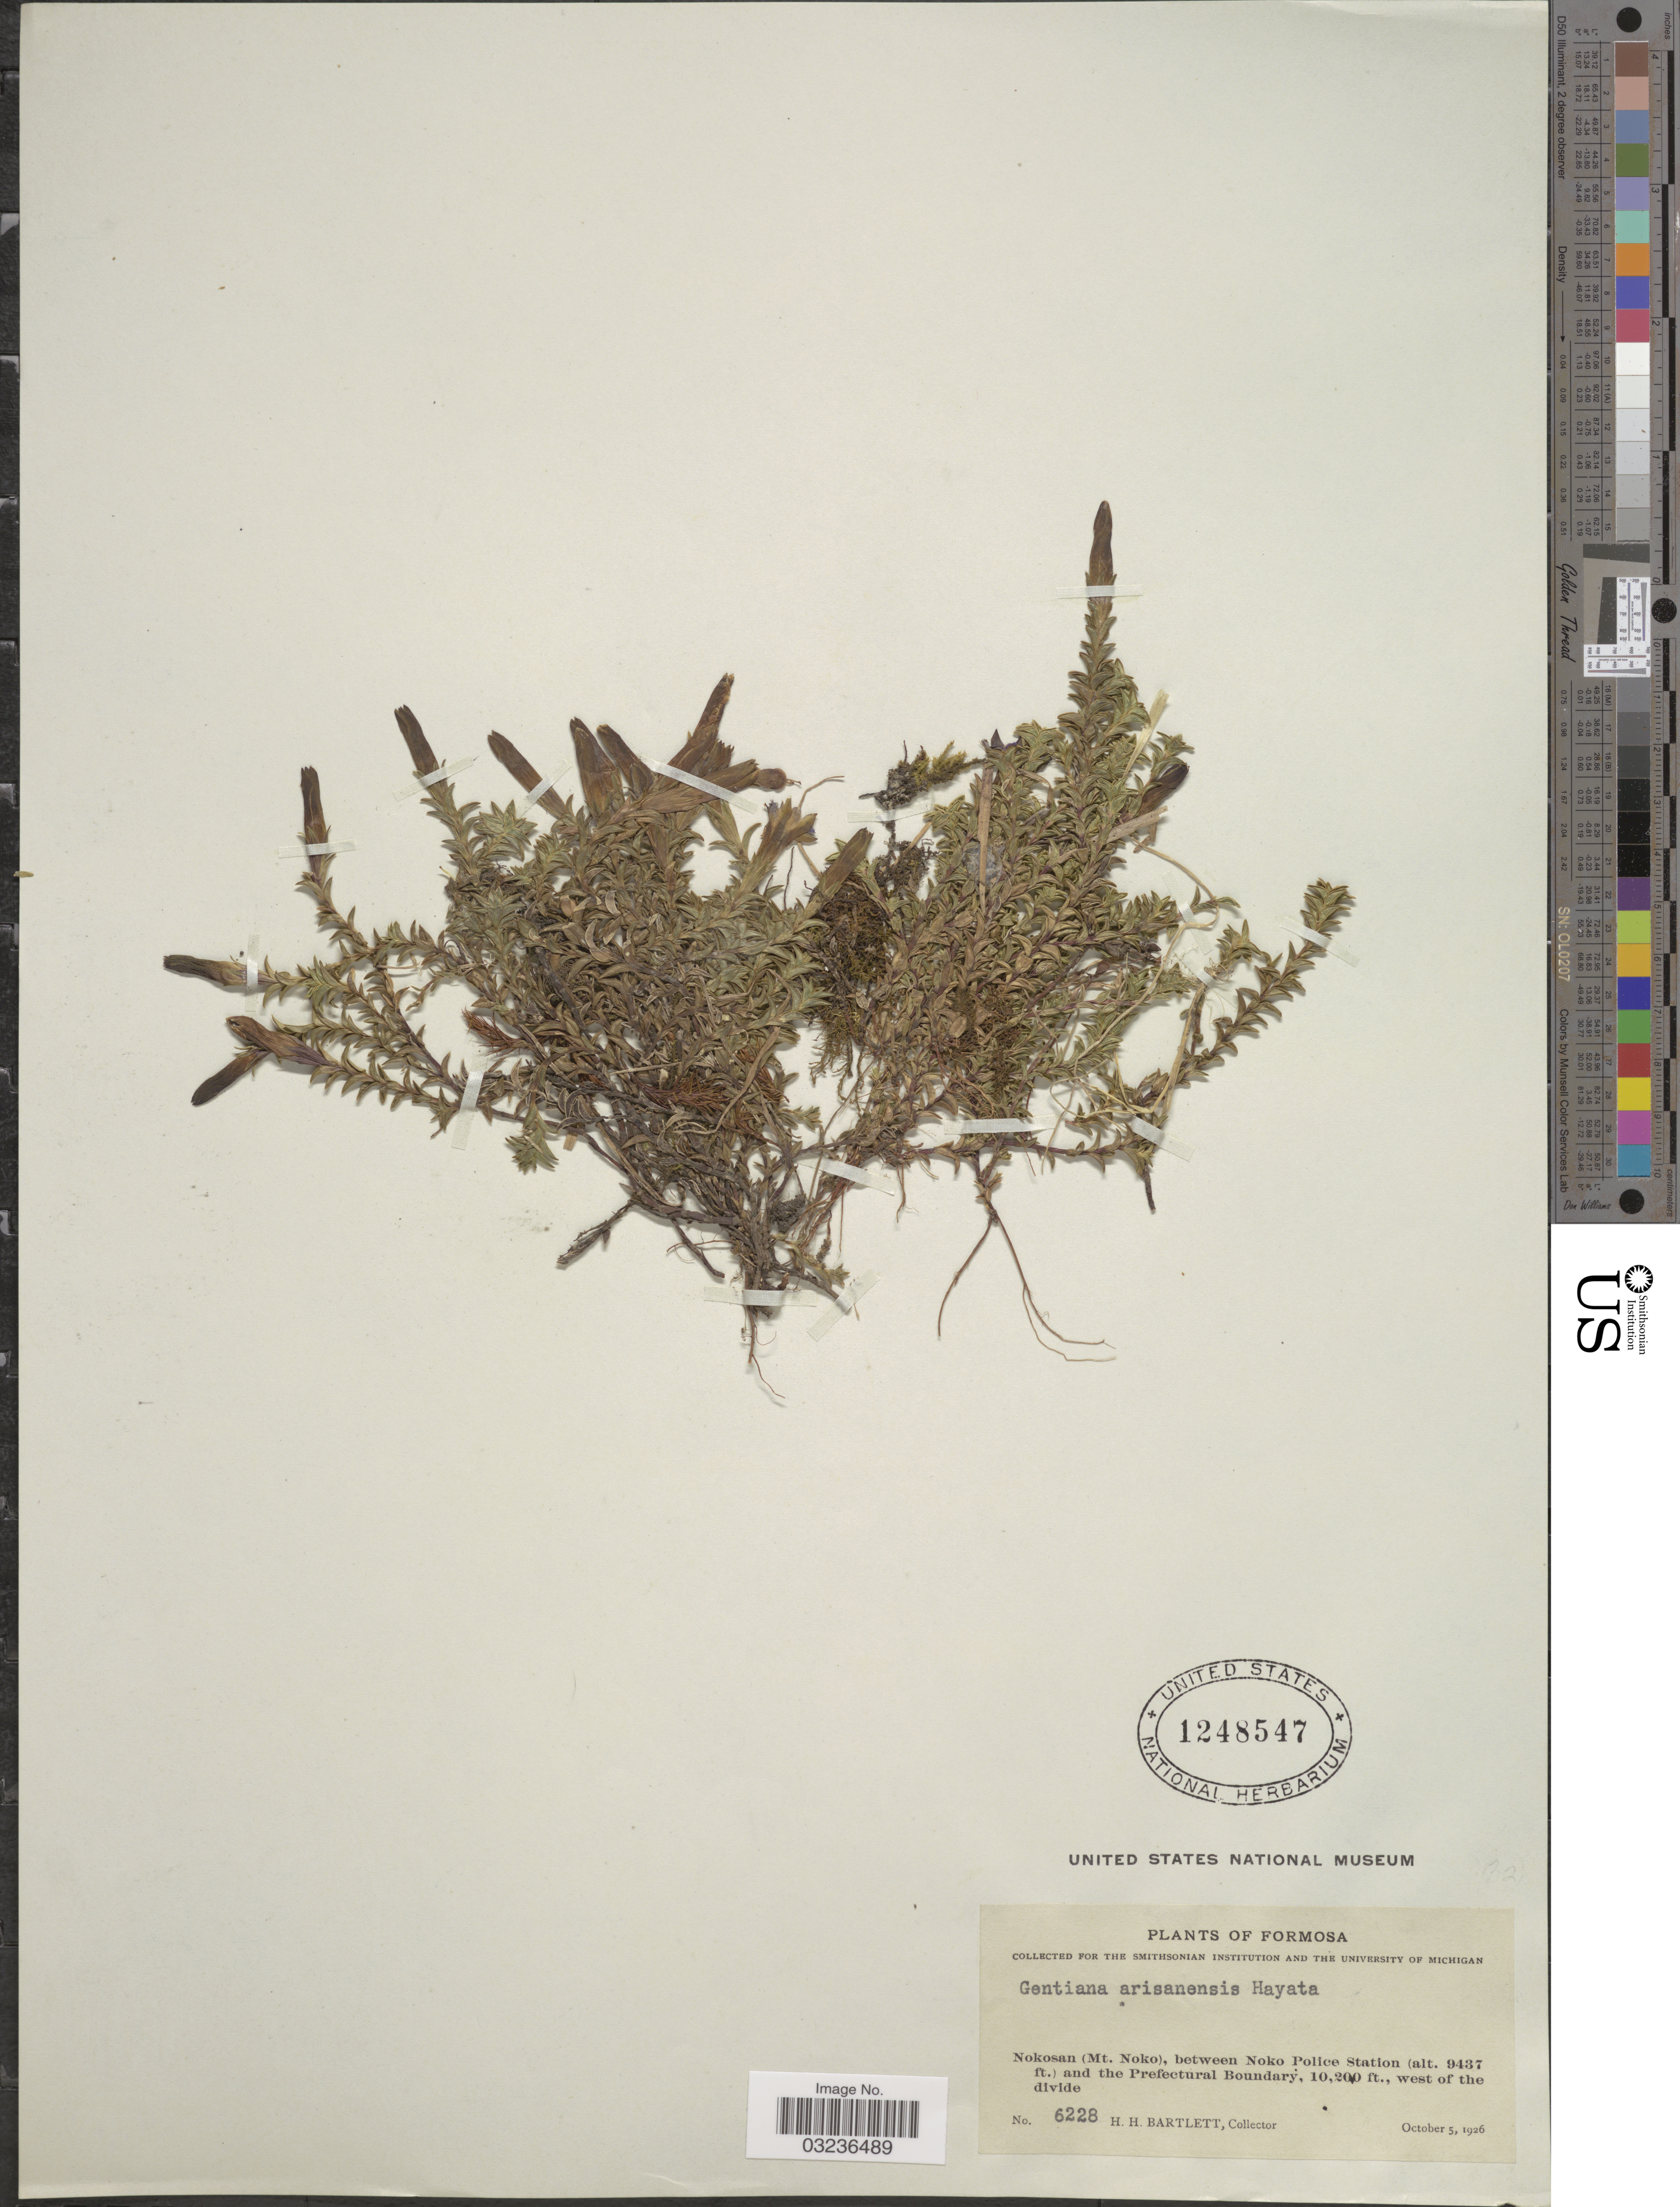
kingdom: Plantae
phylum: Tracheophyta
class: Magnoliopsida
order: Gentianales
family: Gentianaceae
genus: Gentiana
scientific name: Gentiana arisanensis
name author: Hayata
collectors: H. H. Bartlett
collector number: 6228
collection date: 1926-10-05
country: Taiwan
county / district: Hualien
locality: Formosa. Nokosan (Mt. Noko), between Noko Police Station and the Prefectural Boundary, west of the divide.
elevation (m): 2876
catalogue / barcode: US 1248547